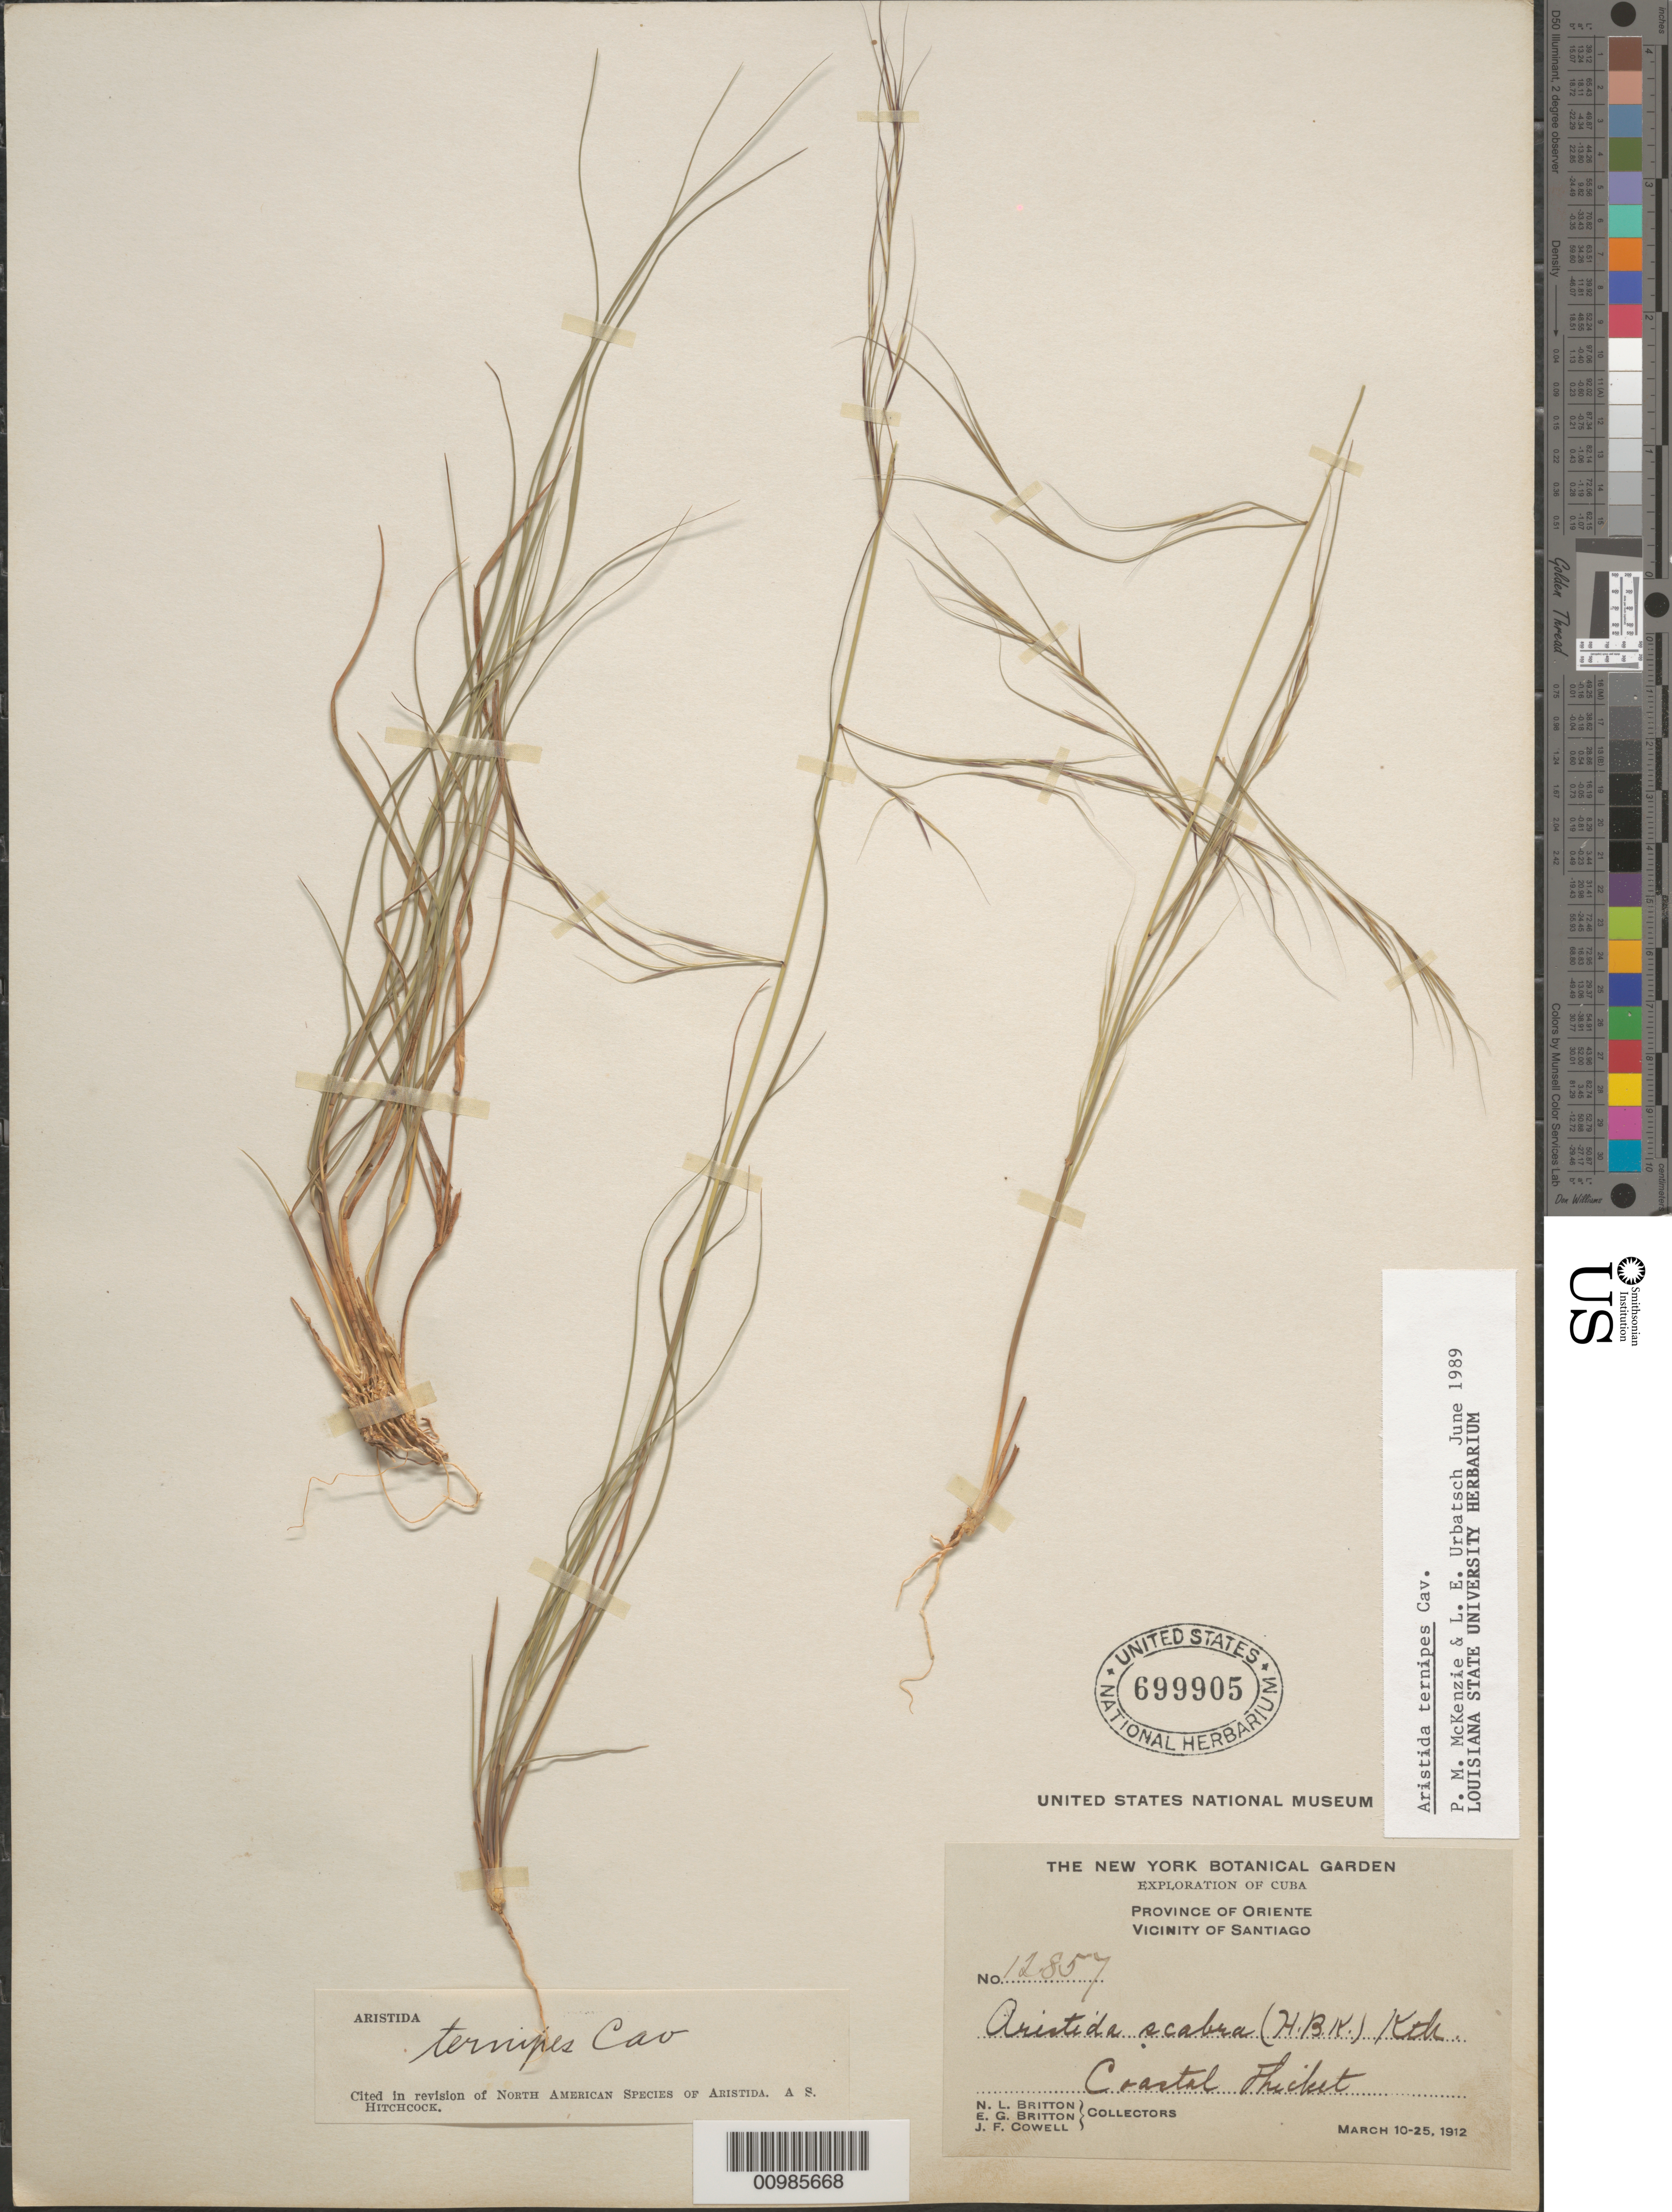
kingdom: Plantae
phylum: Tracheophyta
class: Liliopsida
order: Poales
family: Poaceae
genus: Aristida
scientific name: Aristida ternipes var. ternipes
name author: Cav.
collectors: N. Britton, E. G. Britton & J. F. Cowell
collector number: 12857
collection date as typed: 10 Mar 1912 to25 Mar 1912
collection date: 1912-03-10/1912-03-25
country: Cuba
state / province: Santiago de Cuba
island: Cuba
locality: Vicinity of Santiago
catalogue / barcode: US 699905